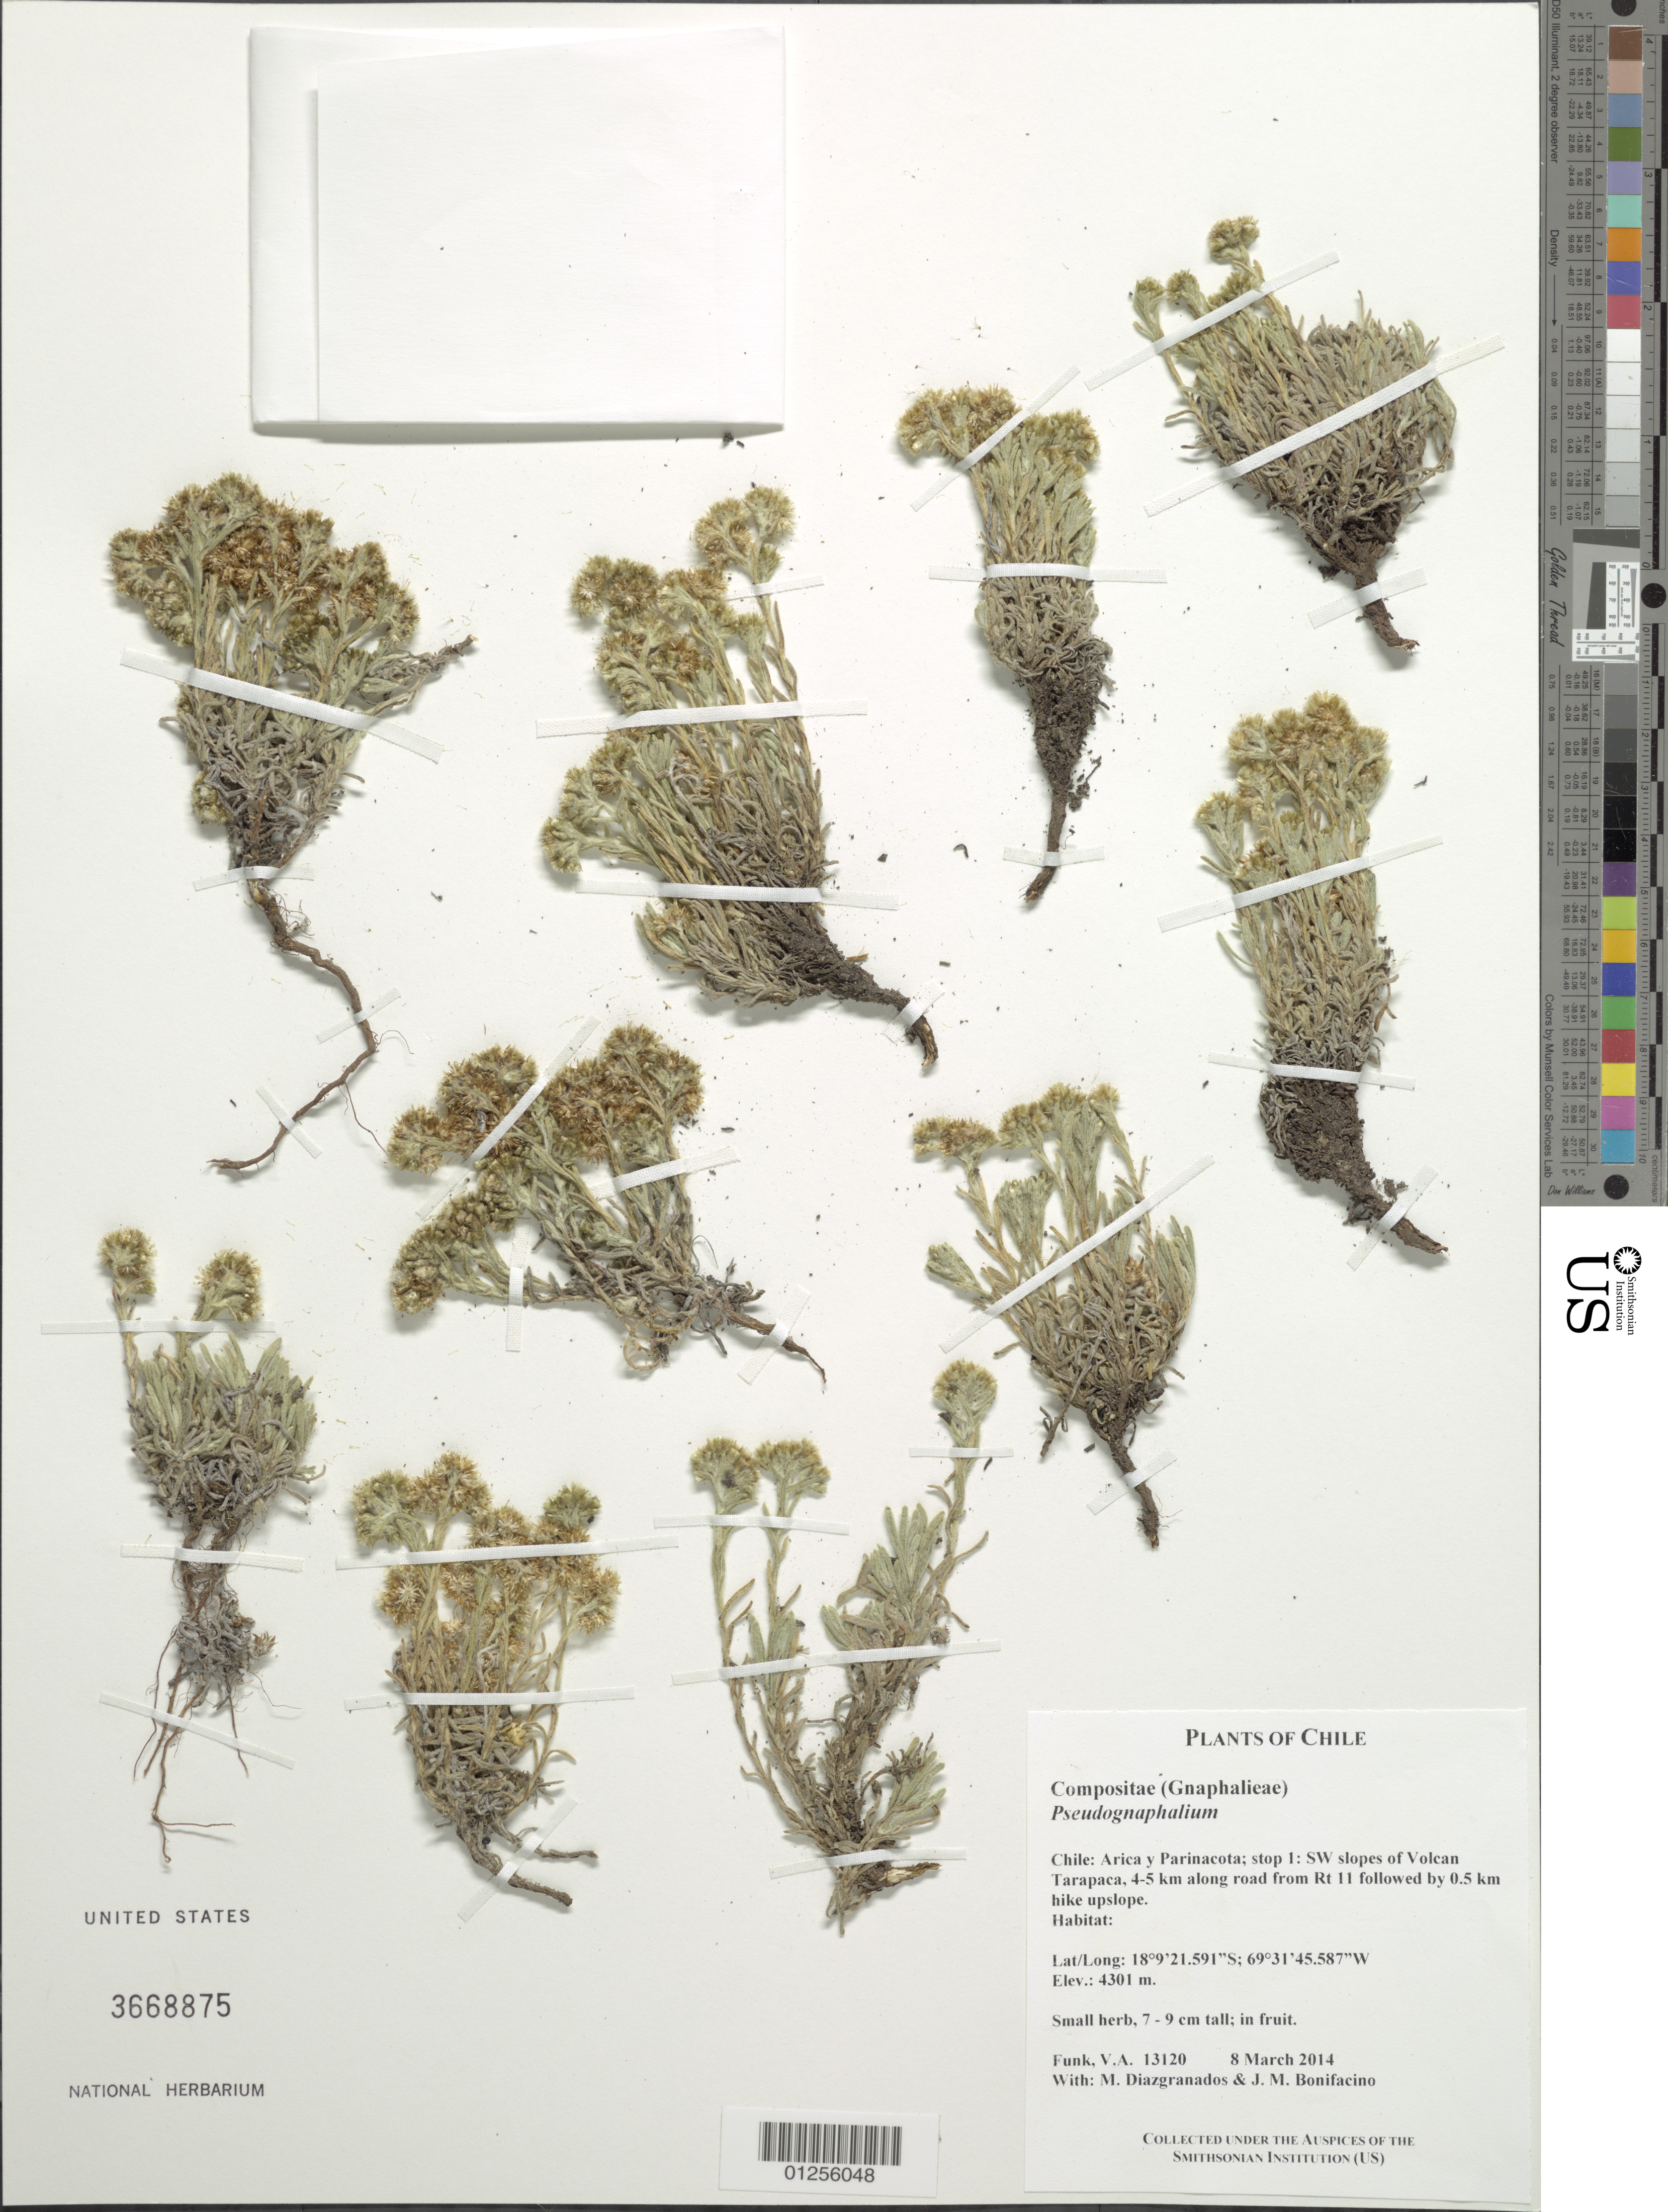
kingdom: Plantae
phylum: Tracheophyta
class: Magnoliopsida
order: Asterales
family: Asteraceae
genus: Pseudognaphalium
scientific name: Pseudognaphalium dombeyanum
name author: (DC.) Anderb.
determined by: Nesom, Guy L.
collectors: V. Funk, M. Diazgranados C. & M. Bonifacino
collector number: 13120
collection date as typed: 8 March 2014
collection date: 2014-03-08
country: Chile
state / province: Arica y Parinacota (XV)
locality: SW slopes of Volcan Tarapaca, 4-5 km along road from Rt11 followed by 0.5 km hike upslope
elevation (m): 4301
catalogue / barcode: US 3668875